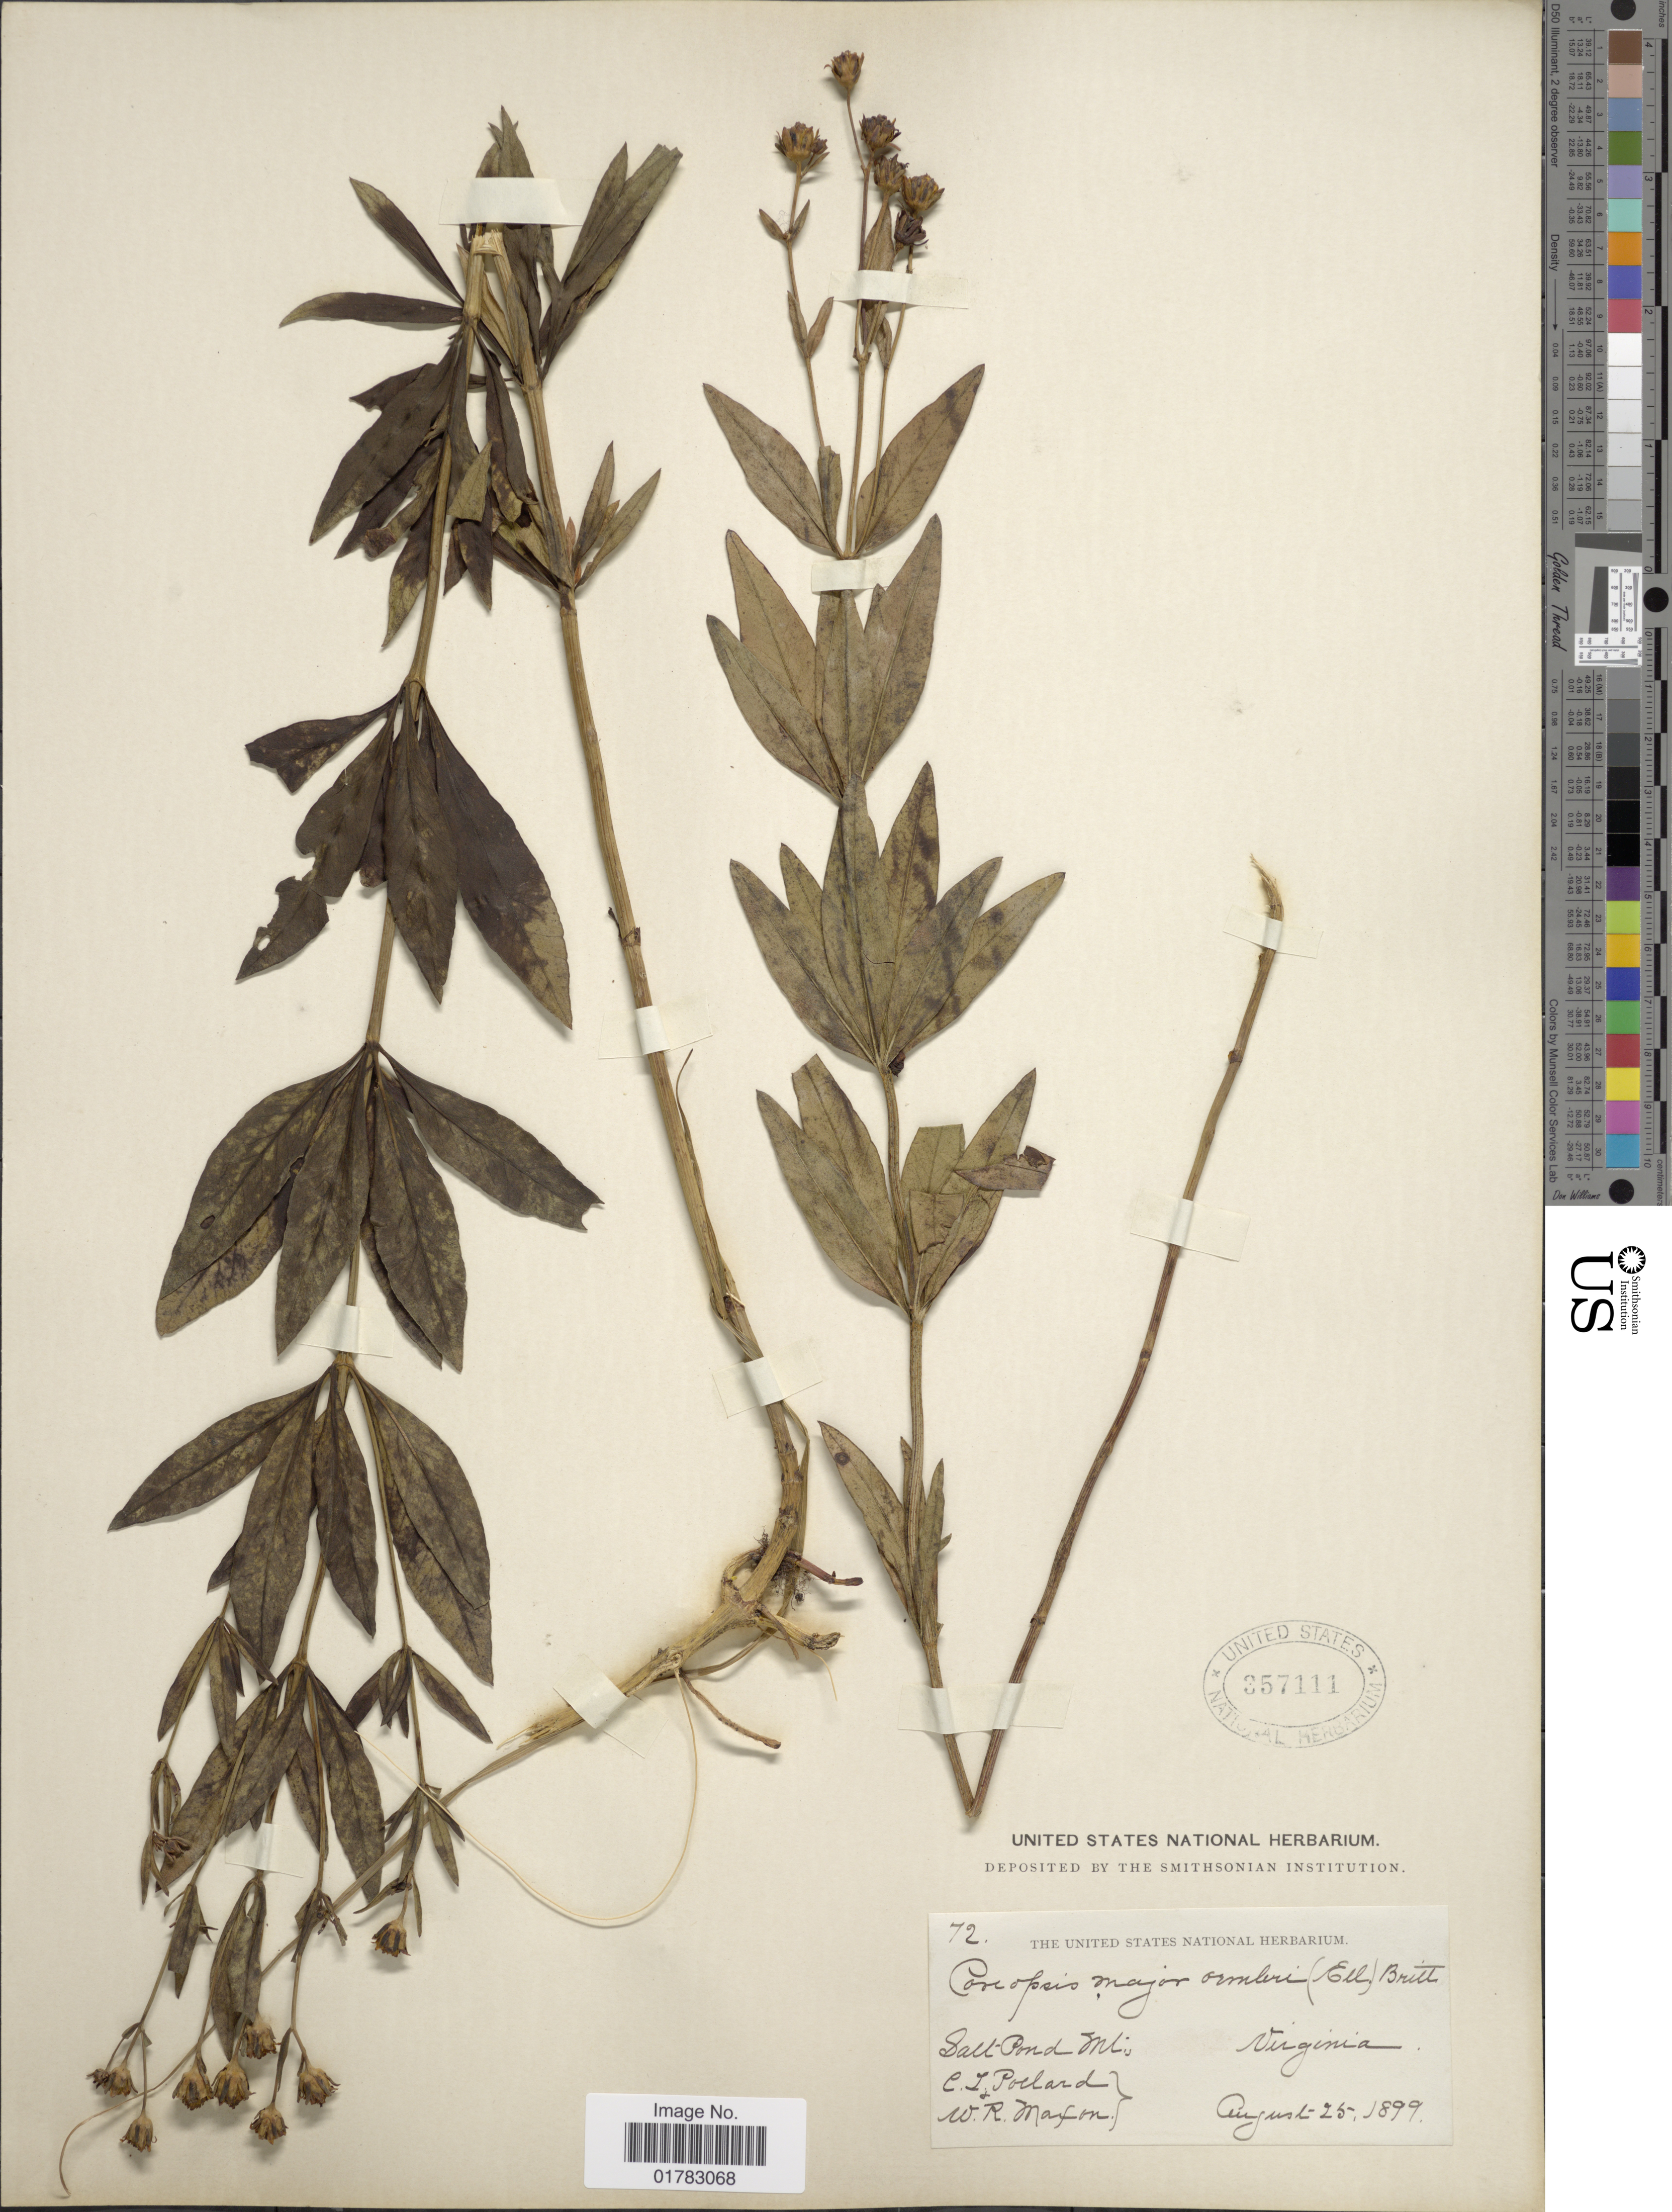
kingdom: Plantae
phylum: Tracheophyta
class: Magnoliopsida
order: Asterales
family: Asteraceae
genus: Coreopsis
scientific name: Coreopsis major var. stellata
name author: (Nutt.) Torr. & A. Gray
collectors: C. L. Pollard & W. R. Maxon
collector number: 72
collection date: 1899-08-25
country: United States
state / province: Virginia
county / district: Giles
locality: Salt Pond Mt.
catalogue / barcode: US 357111